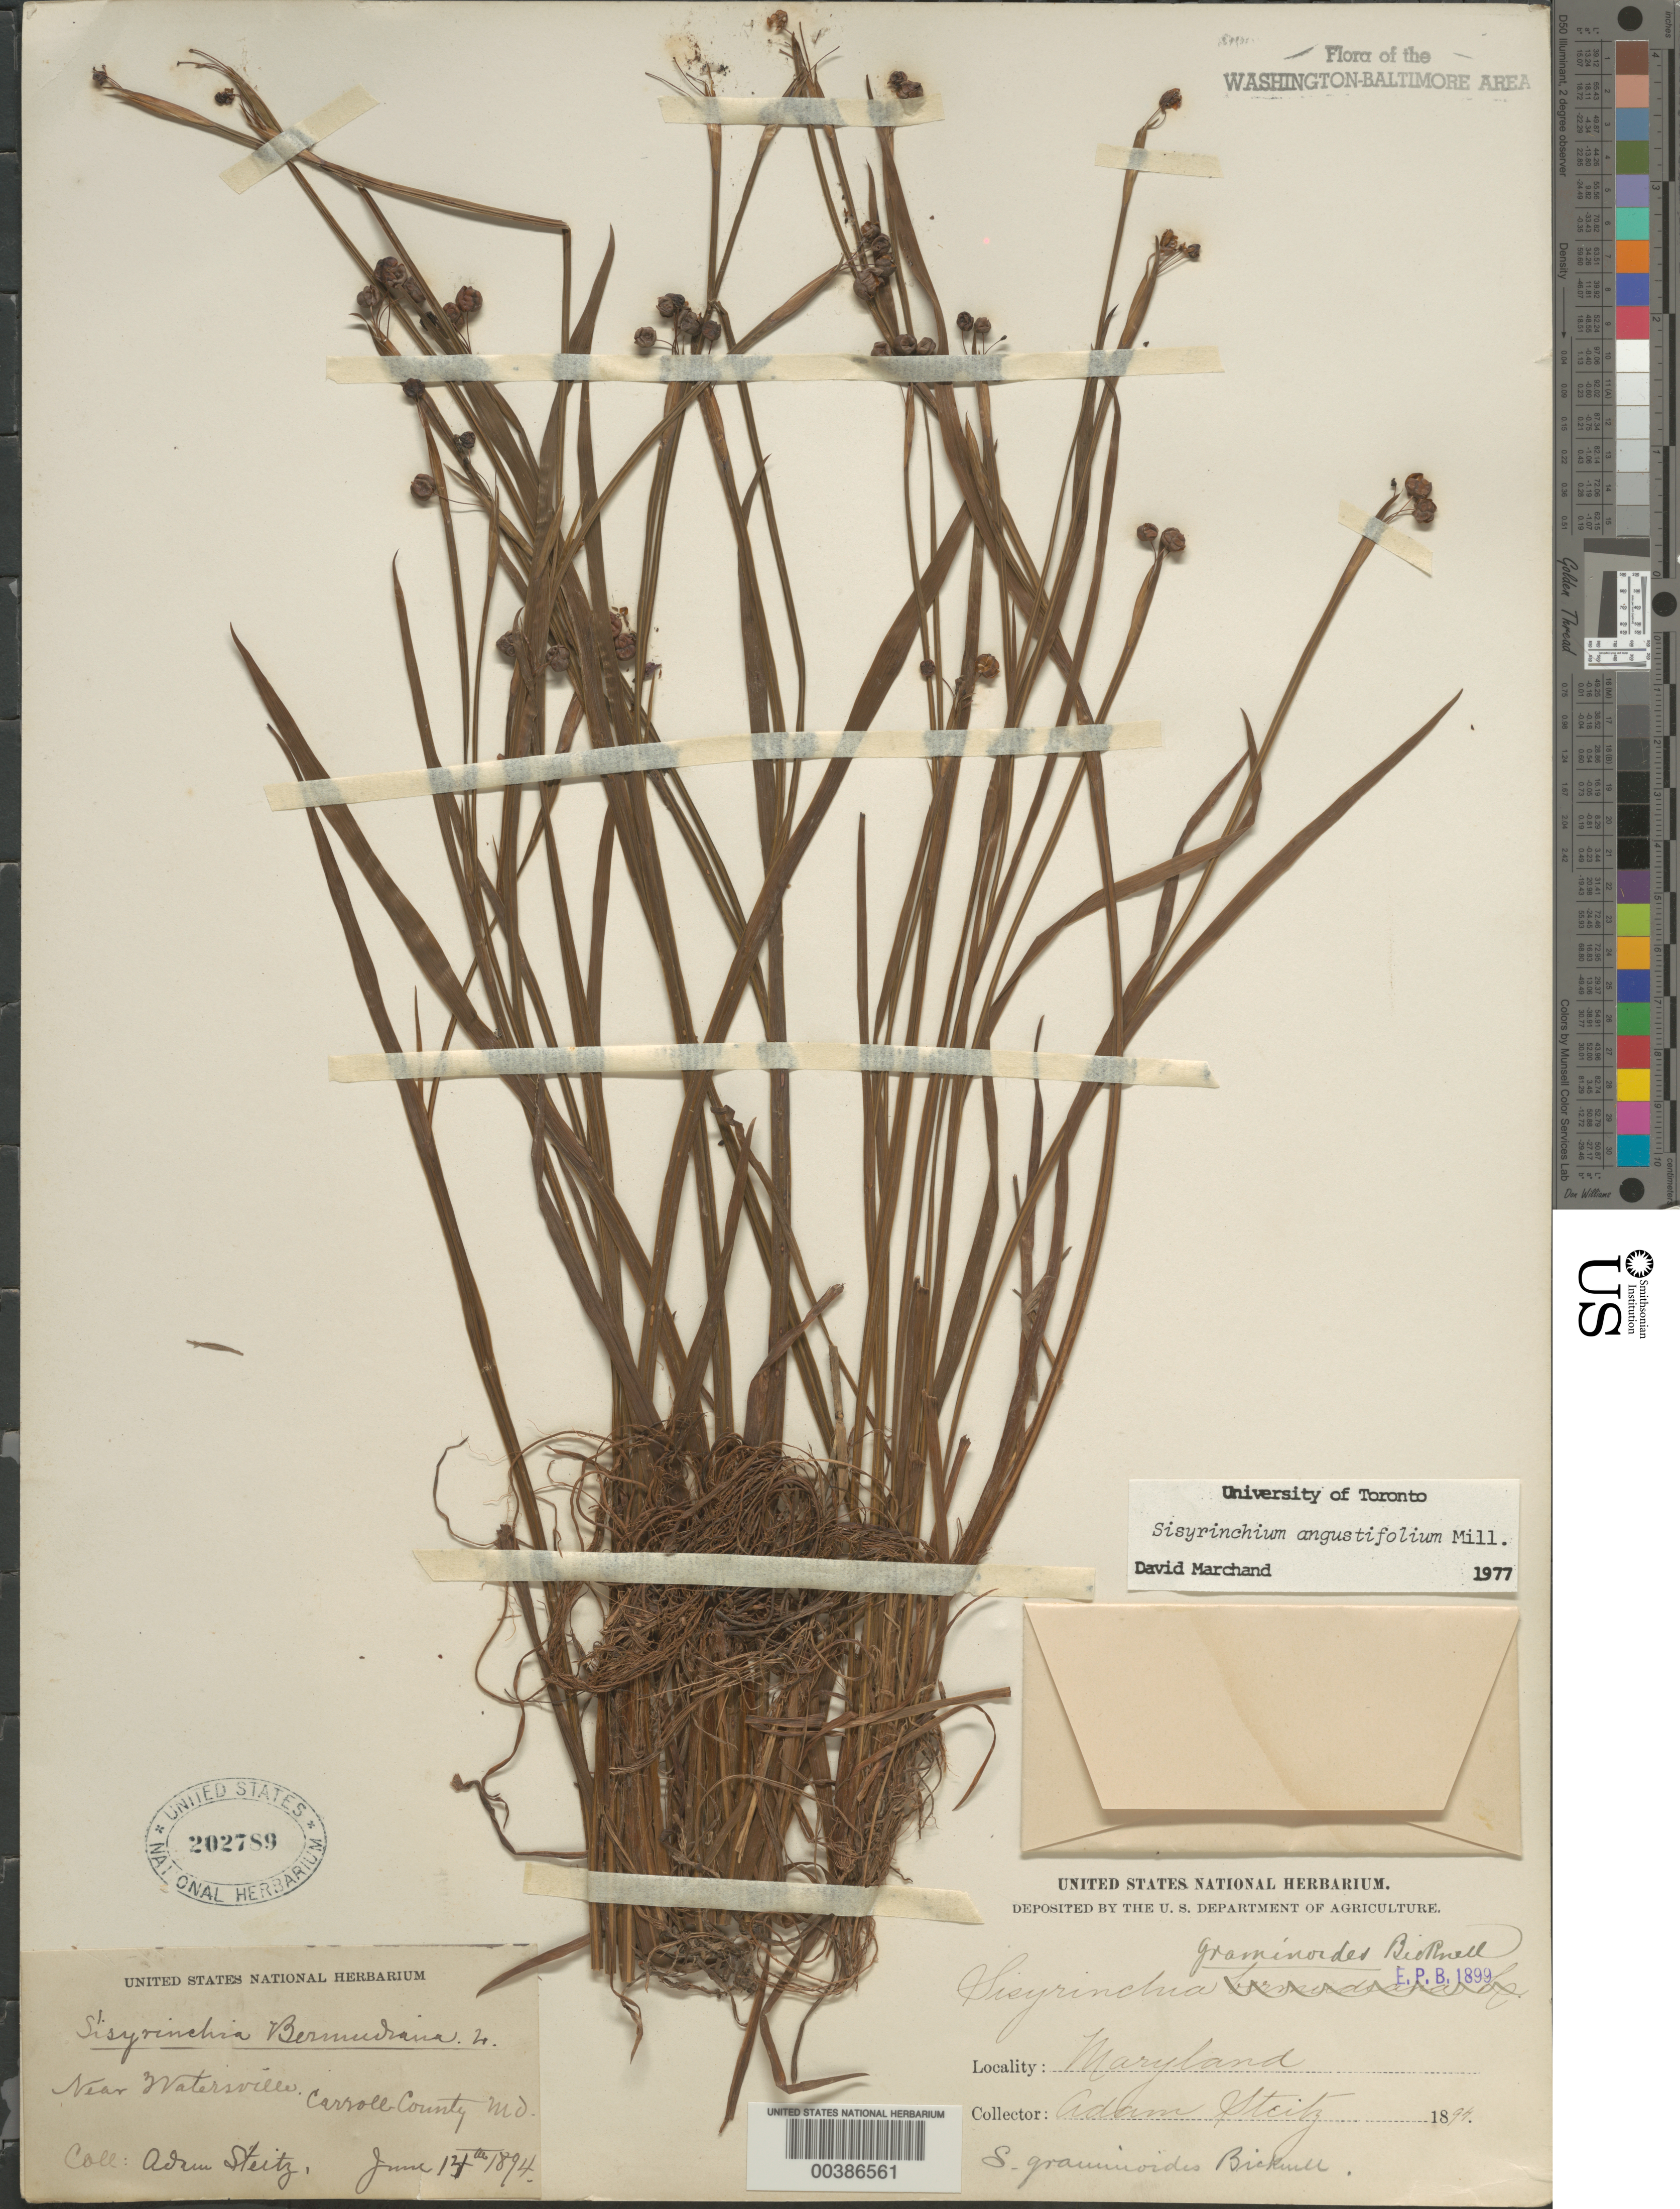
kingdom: Plantae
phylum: Tracheophyta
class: Liliopsida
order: Asparagales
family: Iridaceae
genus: Sisyrinchium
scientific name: Sisyrinchium angustifolium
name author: Mill.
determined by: Marchand, D.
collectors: A. Steitz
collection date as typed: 14 Jun 1894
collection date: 1894-06-14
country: United States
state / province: Maryland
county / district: Carroll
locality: Watersville vicinity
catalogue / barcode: US 202789